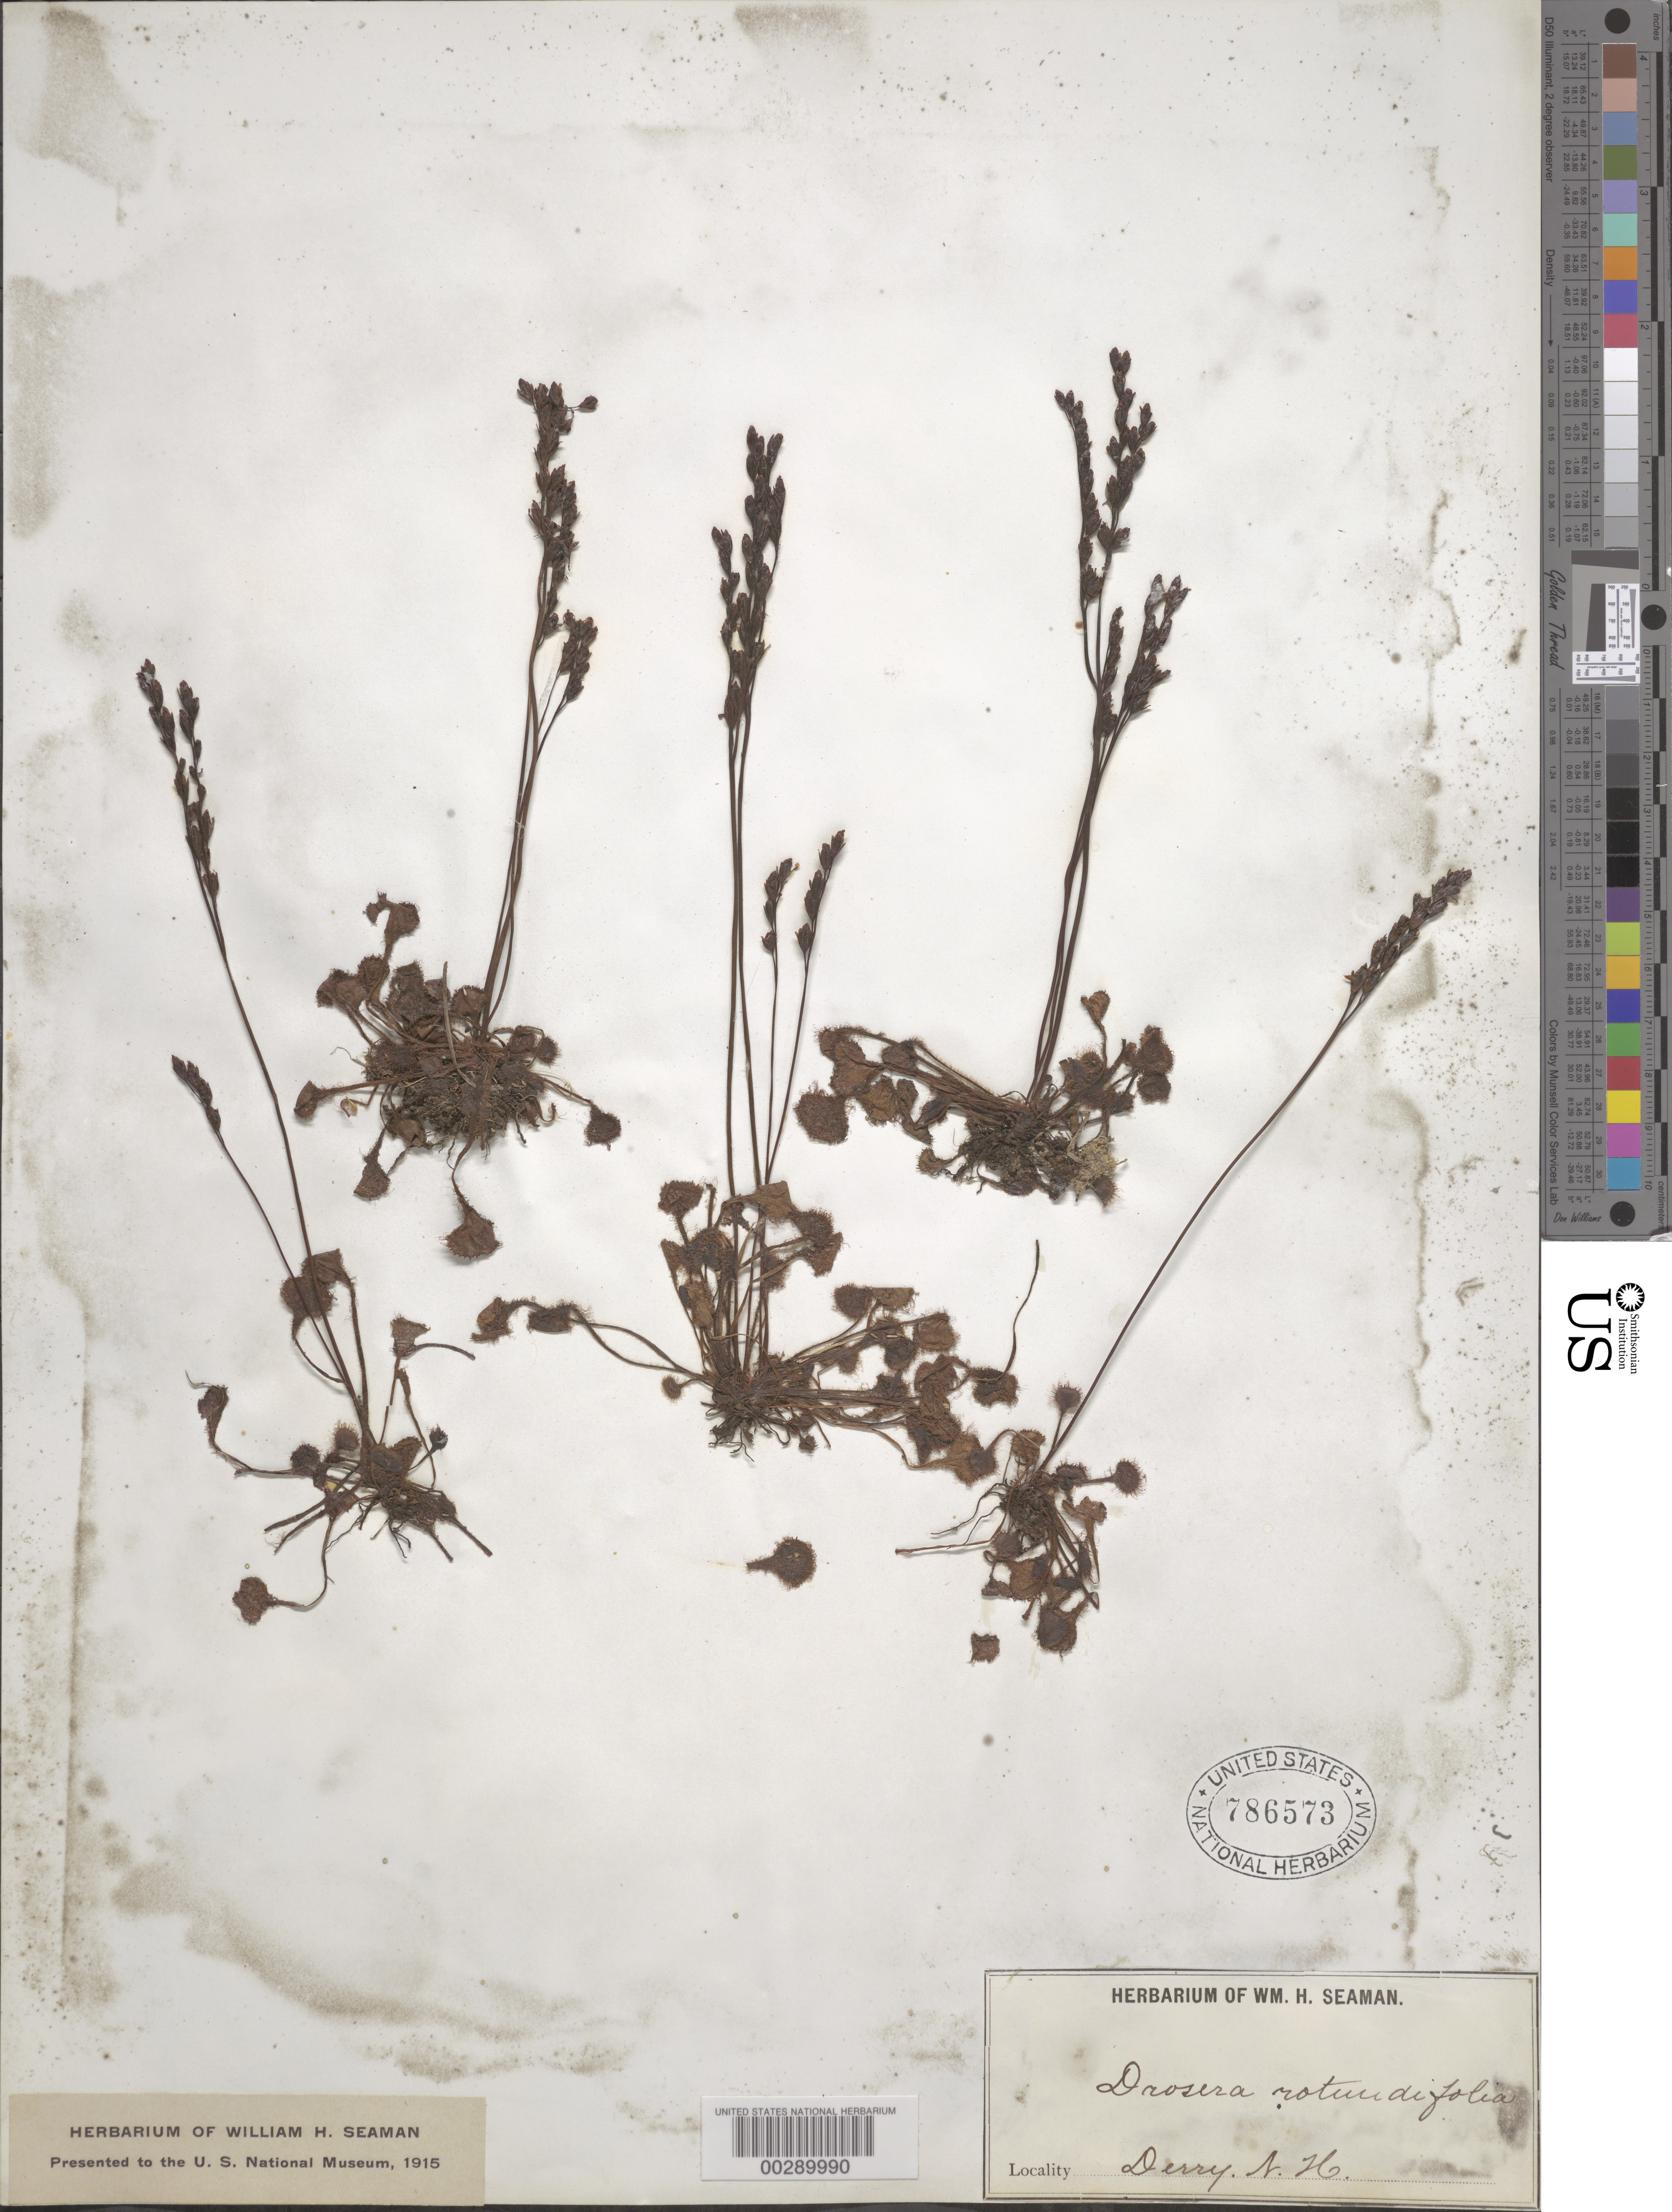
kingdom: Plantae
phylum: Tracheophyta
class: Magnoliopsida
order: Caryophyllales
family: Droseraceae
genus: Drosera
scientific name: Drosera rotundifolia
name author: L.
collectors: W. Seaman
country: United States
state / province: New Hampshire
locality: Derry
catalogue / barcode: US 786573